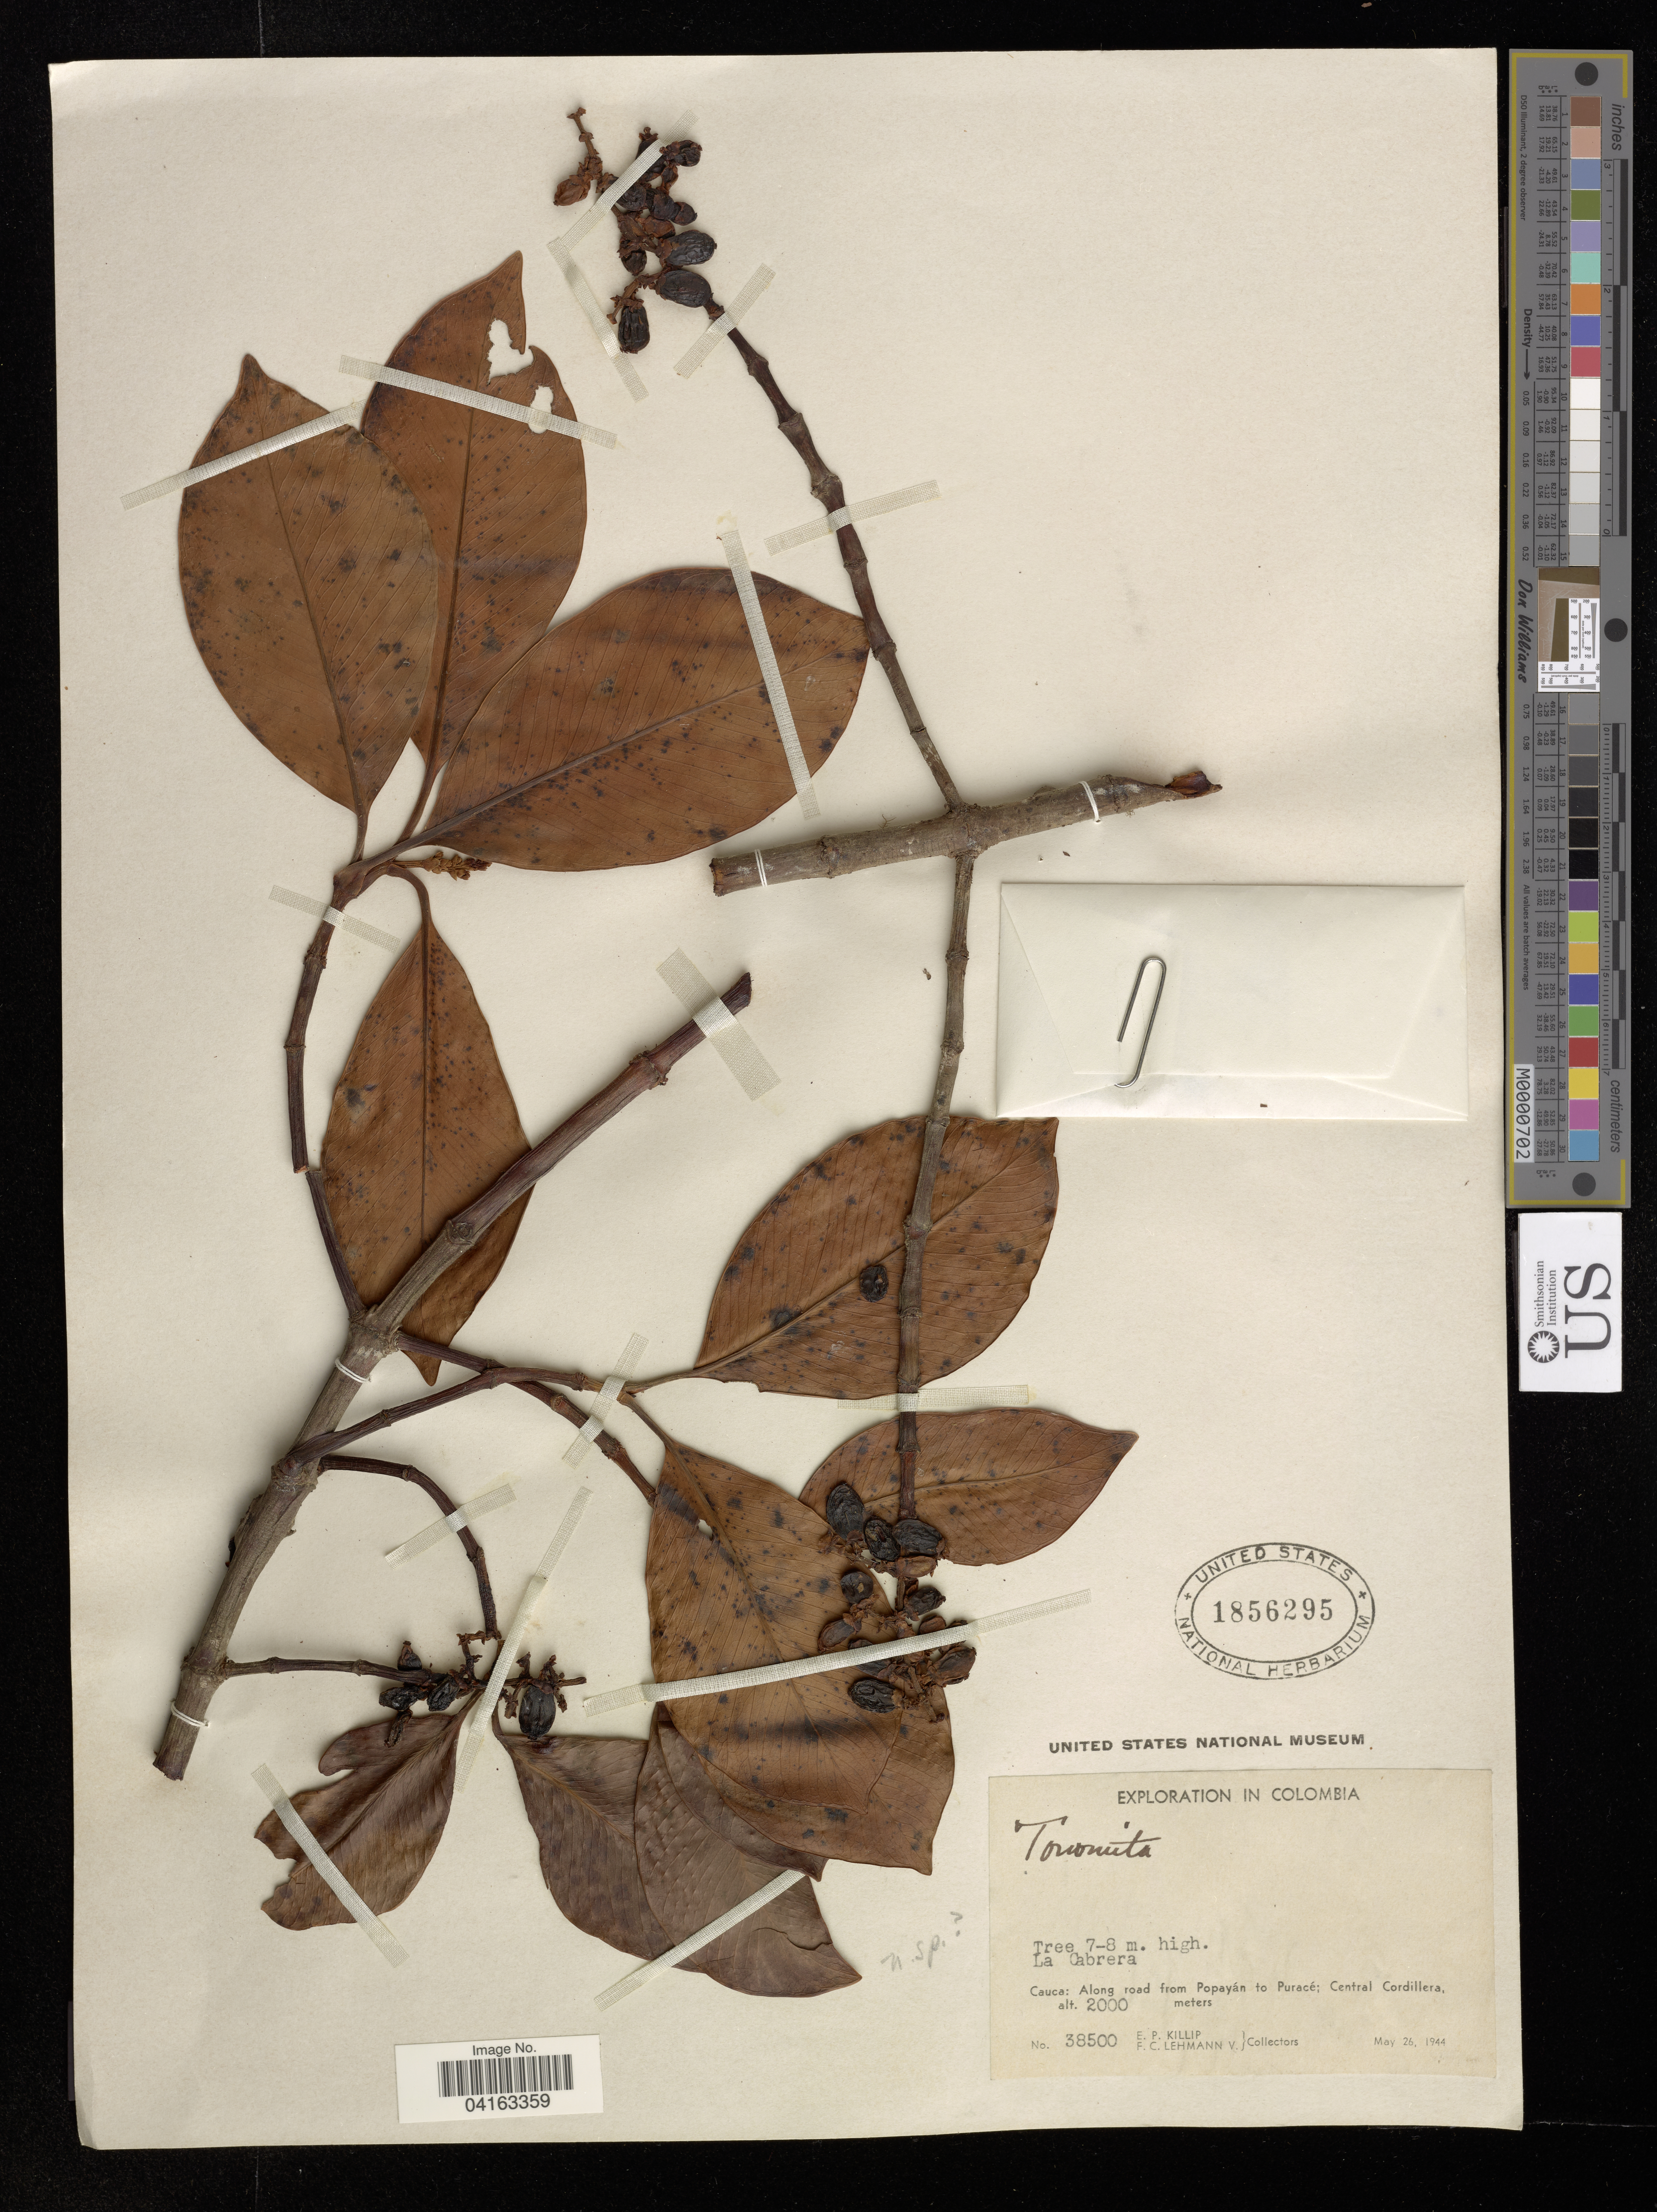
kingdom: Plantae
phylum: Tracheophyta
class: Magnoliopsida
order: Malpighiales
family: Clusiaceae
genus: Tovomita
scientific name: Tovomita sp.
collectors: E. P. Killip & F. Lehmann v.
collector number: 38500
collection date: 1944-05-26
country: Colombia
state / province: Cauca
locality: Along road from Popayán to Puracé; Central Cordillera.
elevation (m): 2000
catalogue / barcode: US 1856295